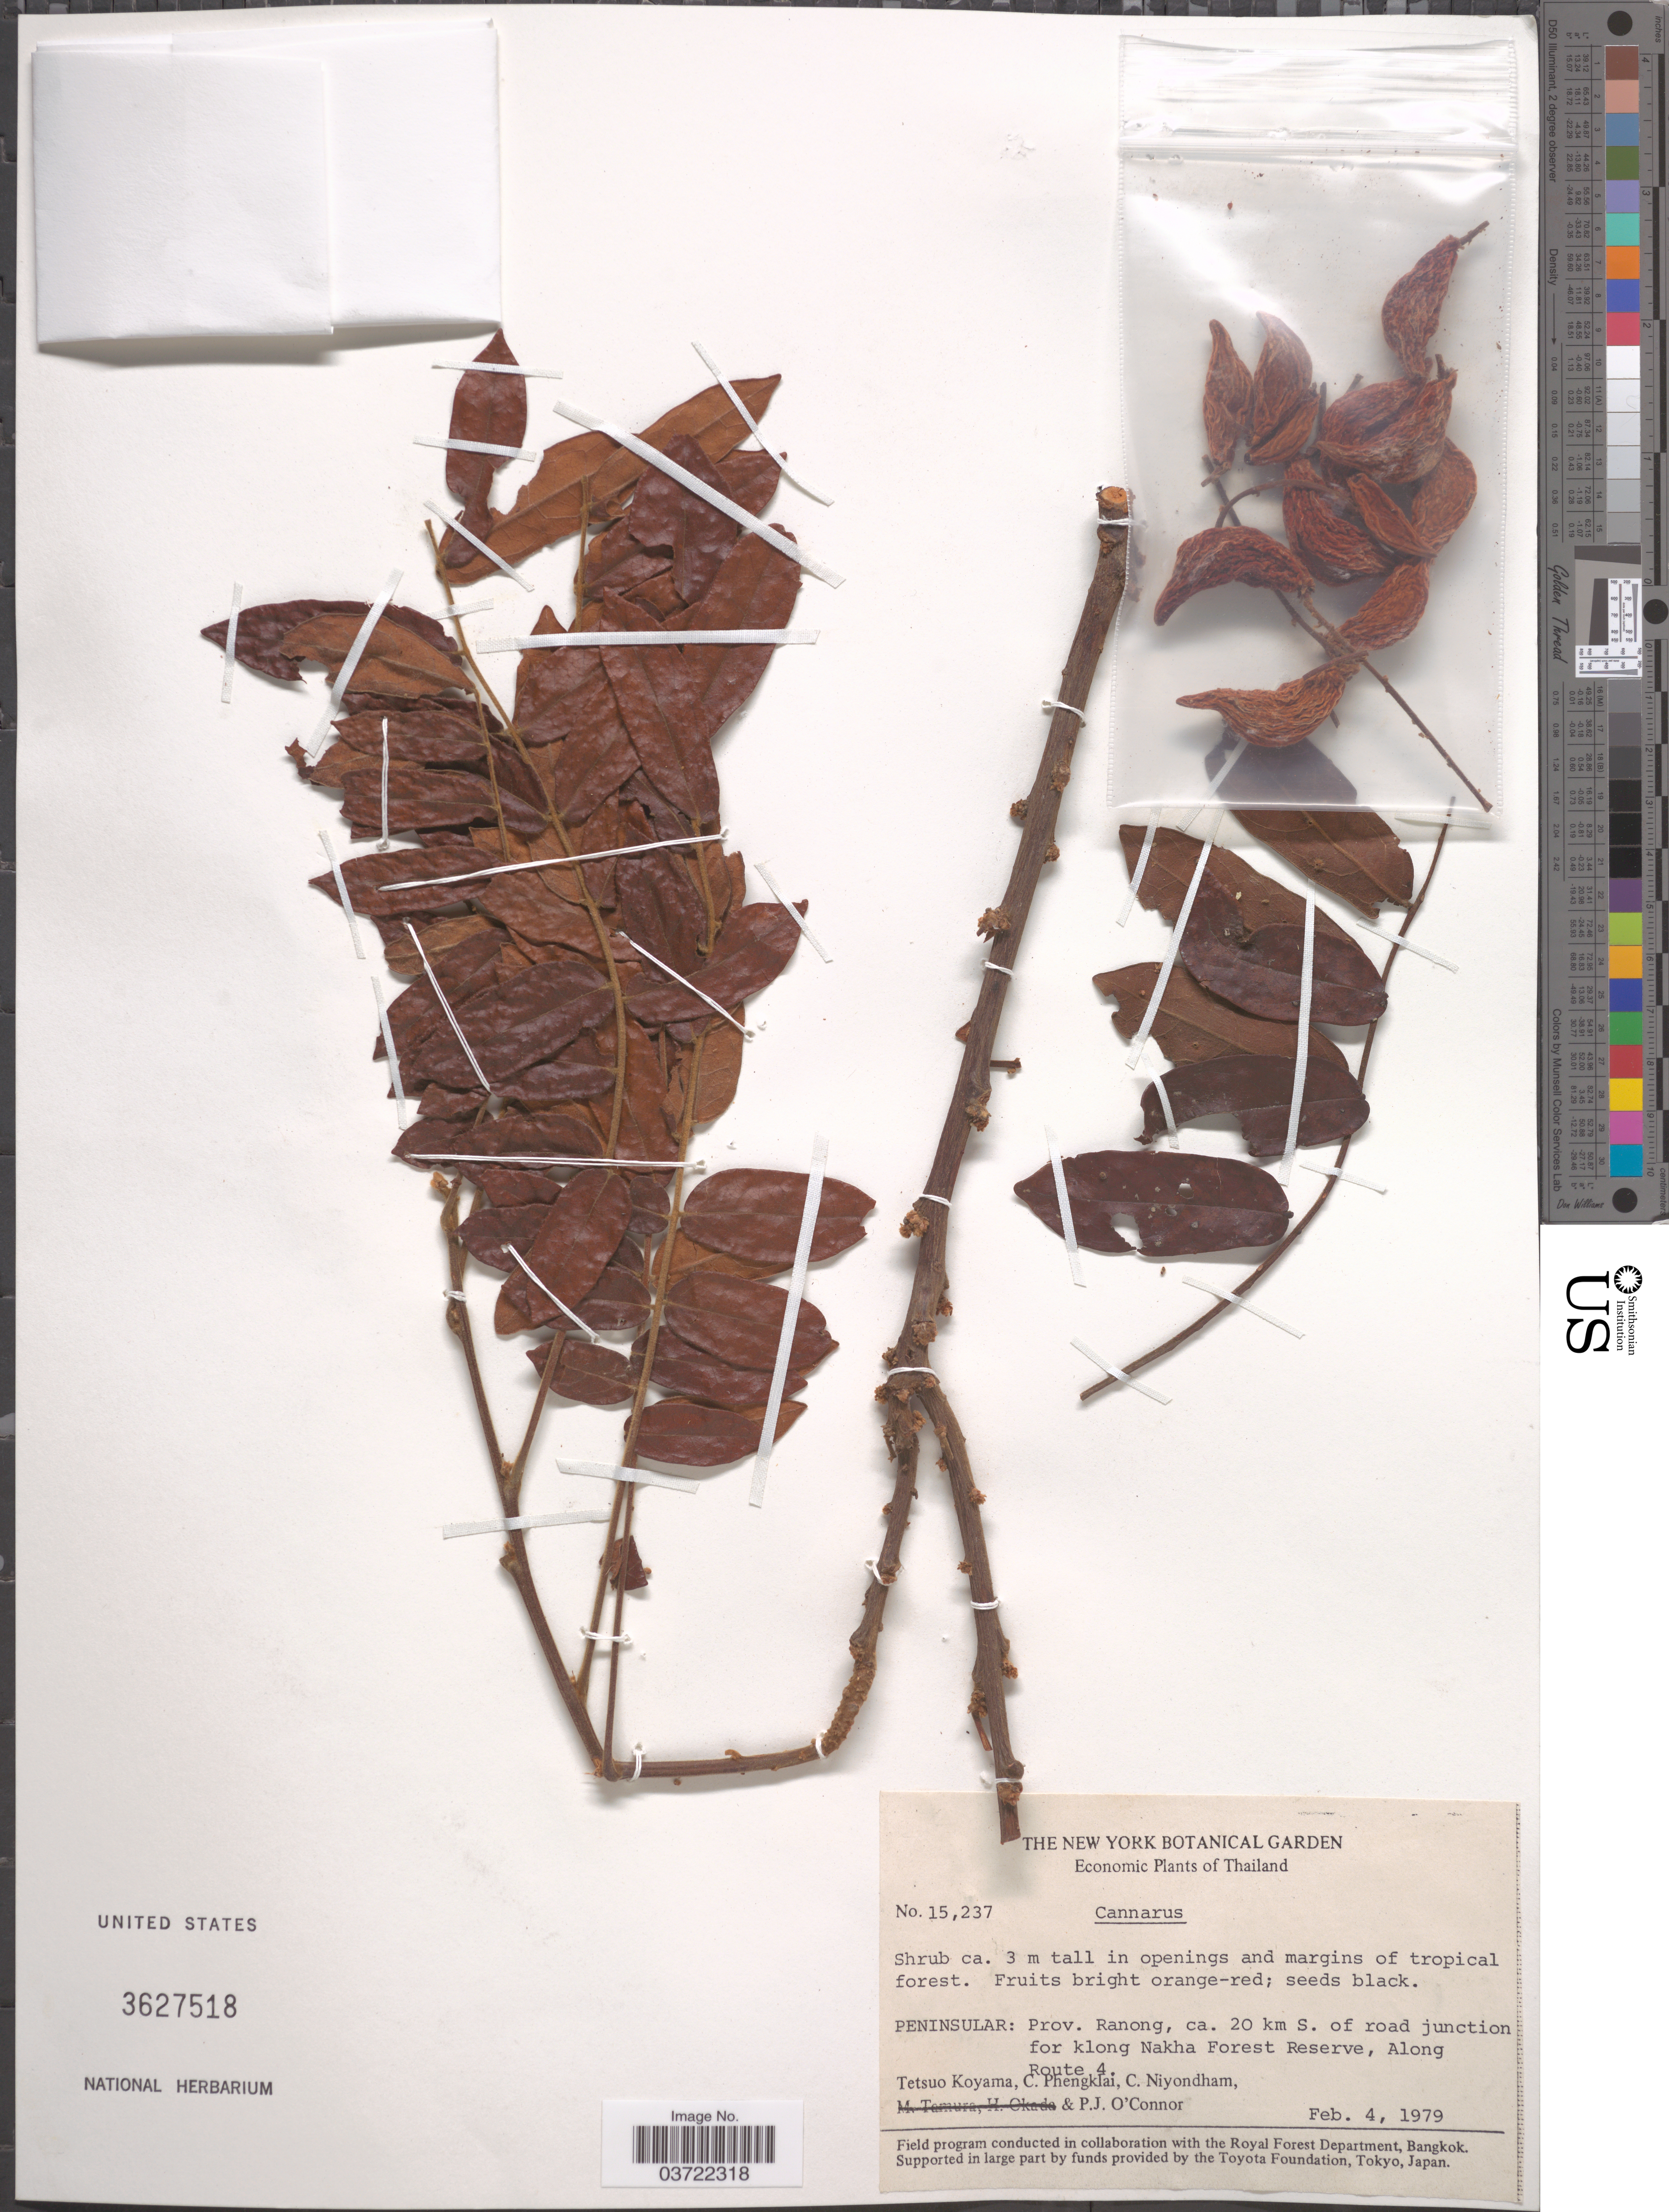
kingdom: Plantae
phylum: Tracheophyta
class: Magnoliopsida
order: Oxalidales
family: Connaraceae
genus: Connarus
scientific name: Connarus sp.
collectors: T. Koyama, C. Phengklai, C. Niyondham & P. O'Connor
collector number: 15237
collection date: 1979-02-04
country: Thailand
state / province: Ranong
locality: Peninsular: ca. 20 km S. of road junction for klong Nakha Forest Reserve, Along Route 4.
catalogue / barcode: US 3627518